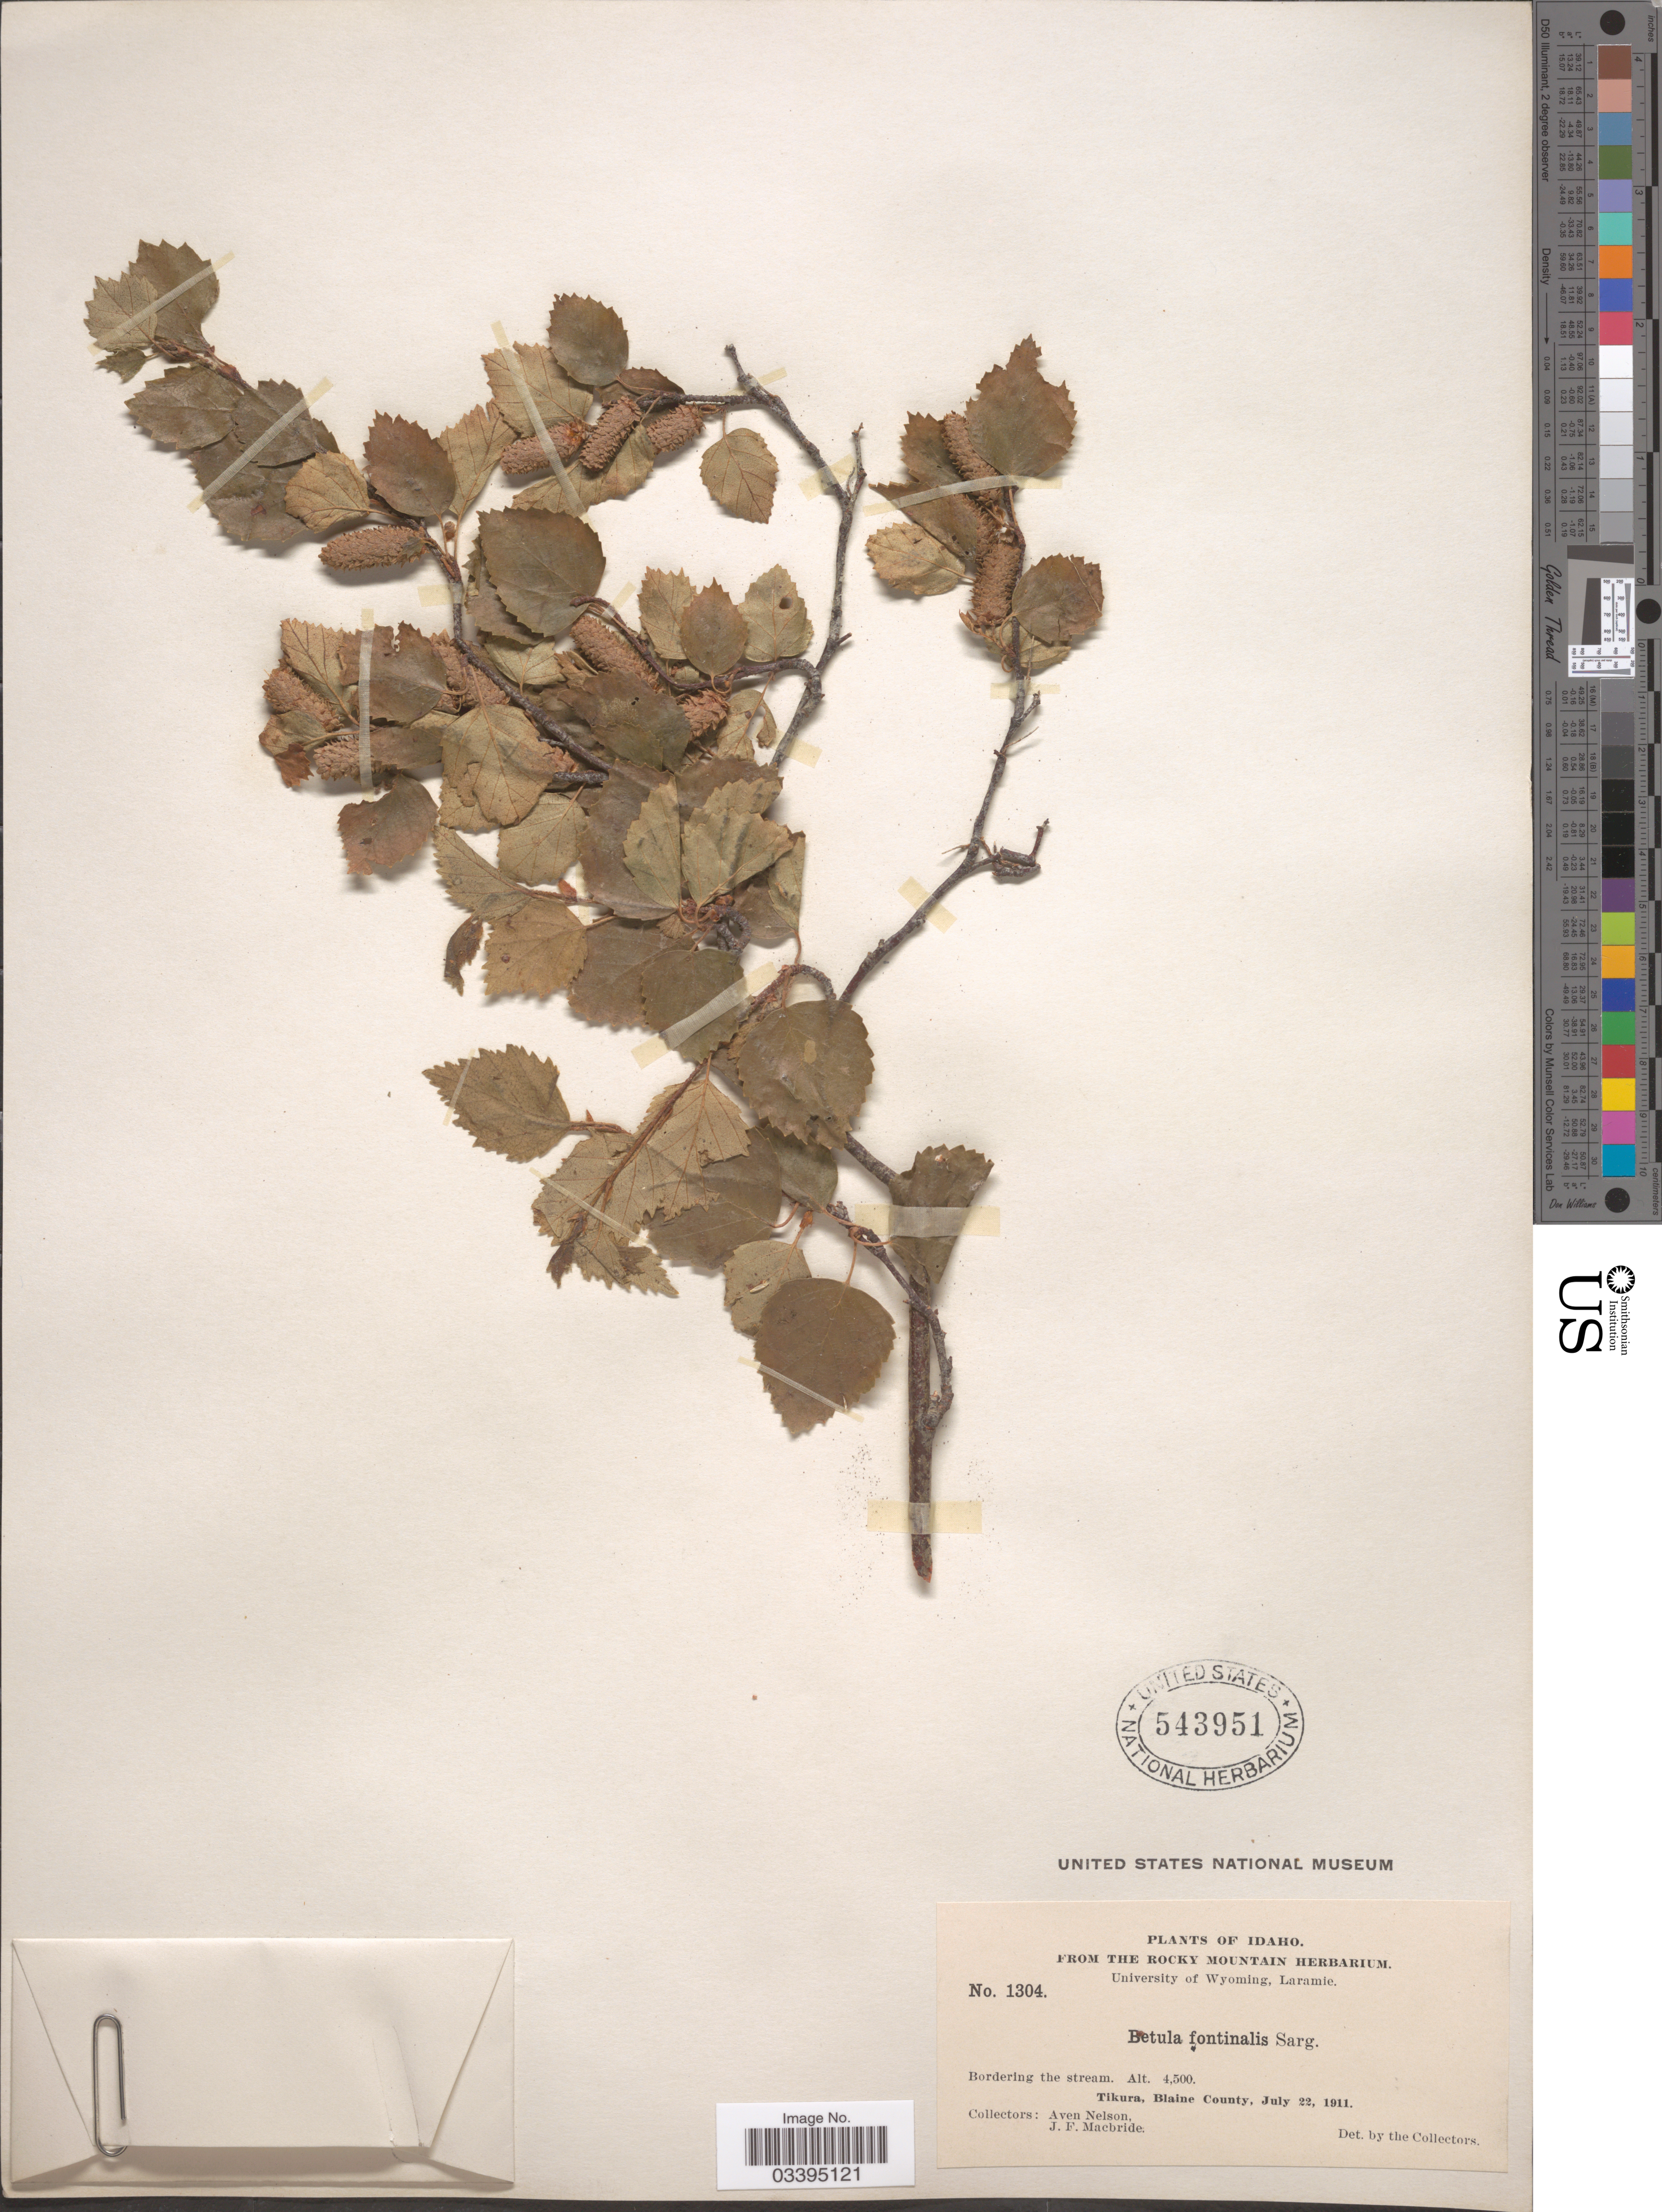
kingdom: Plantae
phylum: Tracheophyta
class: Magnoliopsida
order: Fagales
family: Betulaceae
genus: Betula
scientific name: Betula fontinalis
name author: Sarg.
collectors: A. Nelson & J. F. Macbride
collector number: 1304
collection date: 1911-07-22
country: United States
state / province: Idaho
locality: Tikura, Blaine County.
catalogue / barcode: US 543951